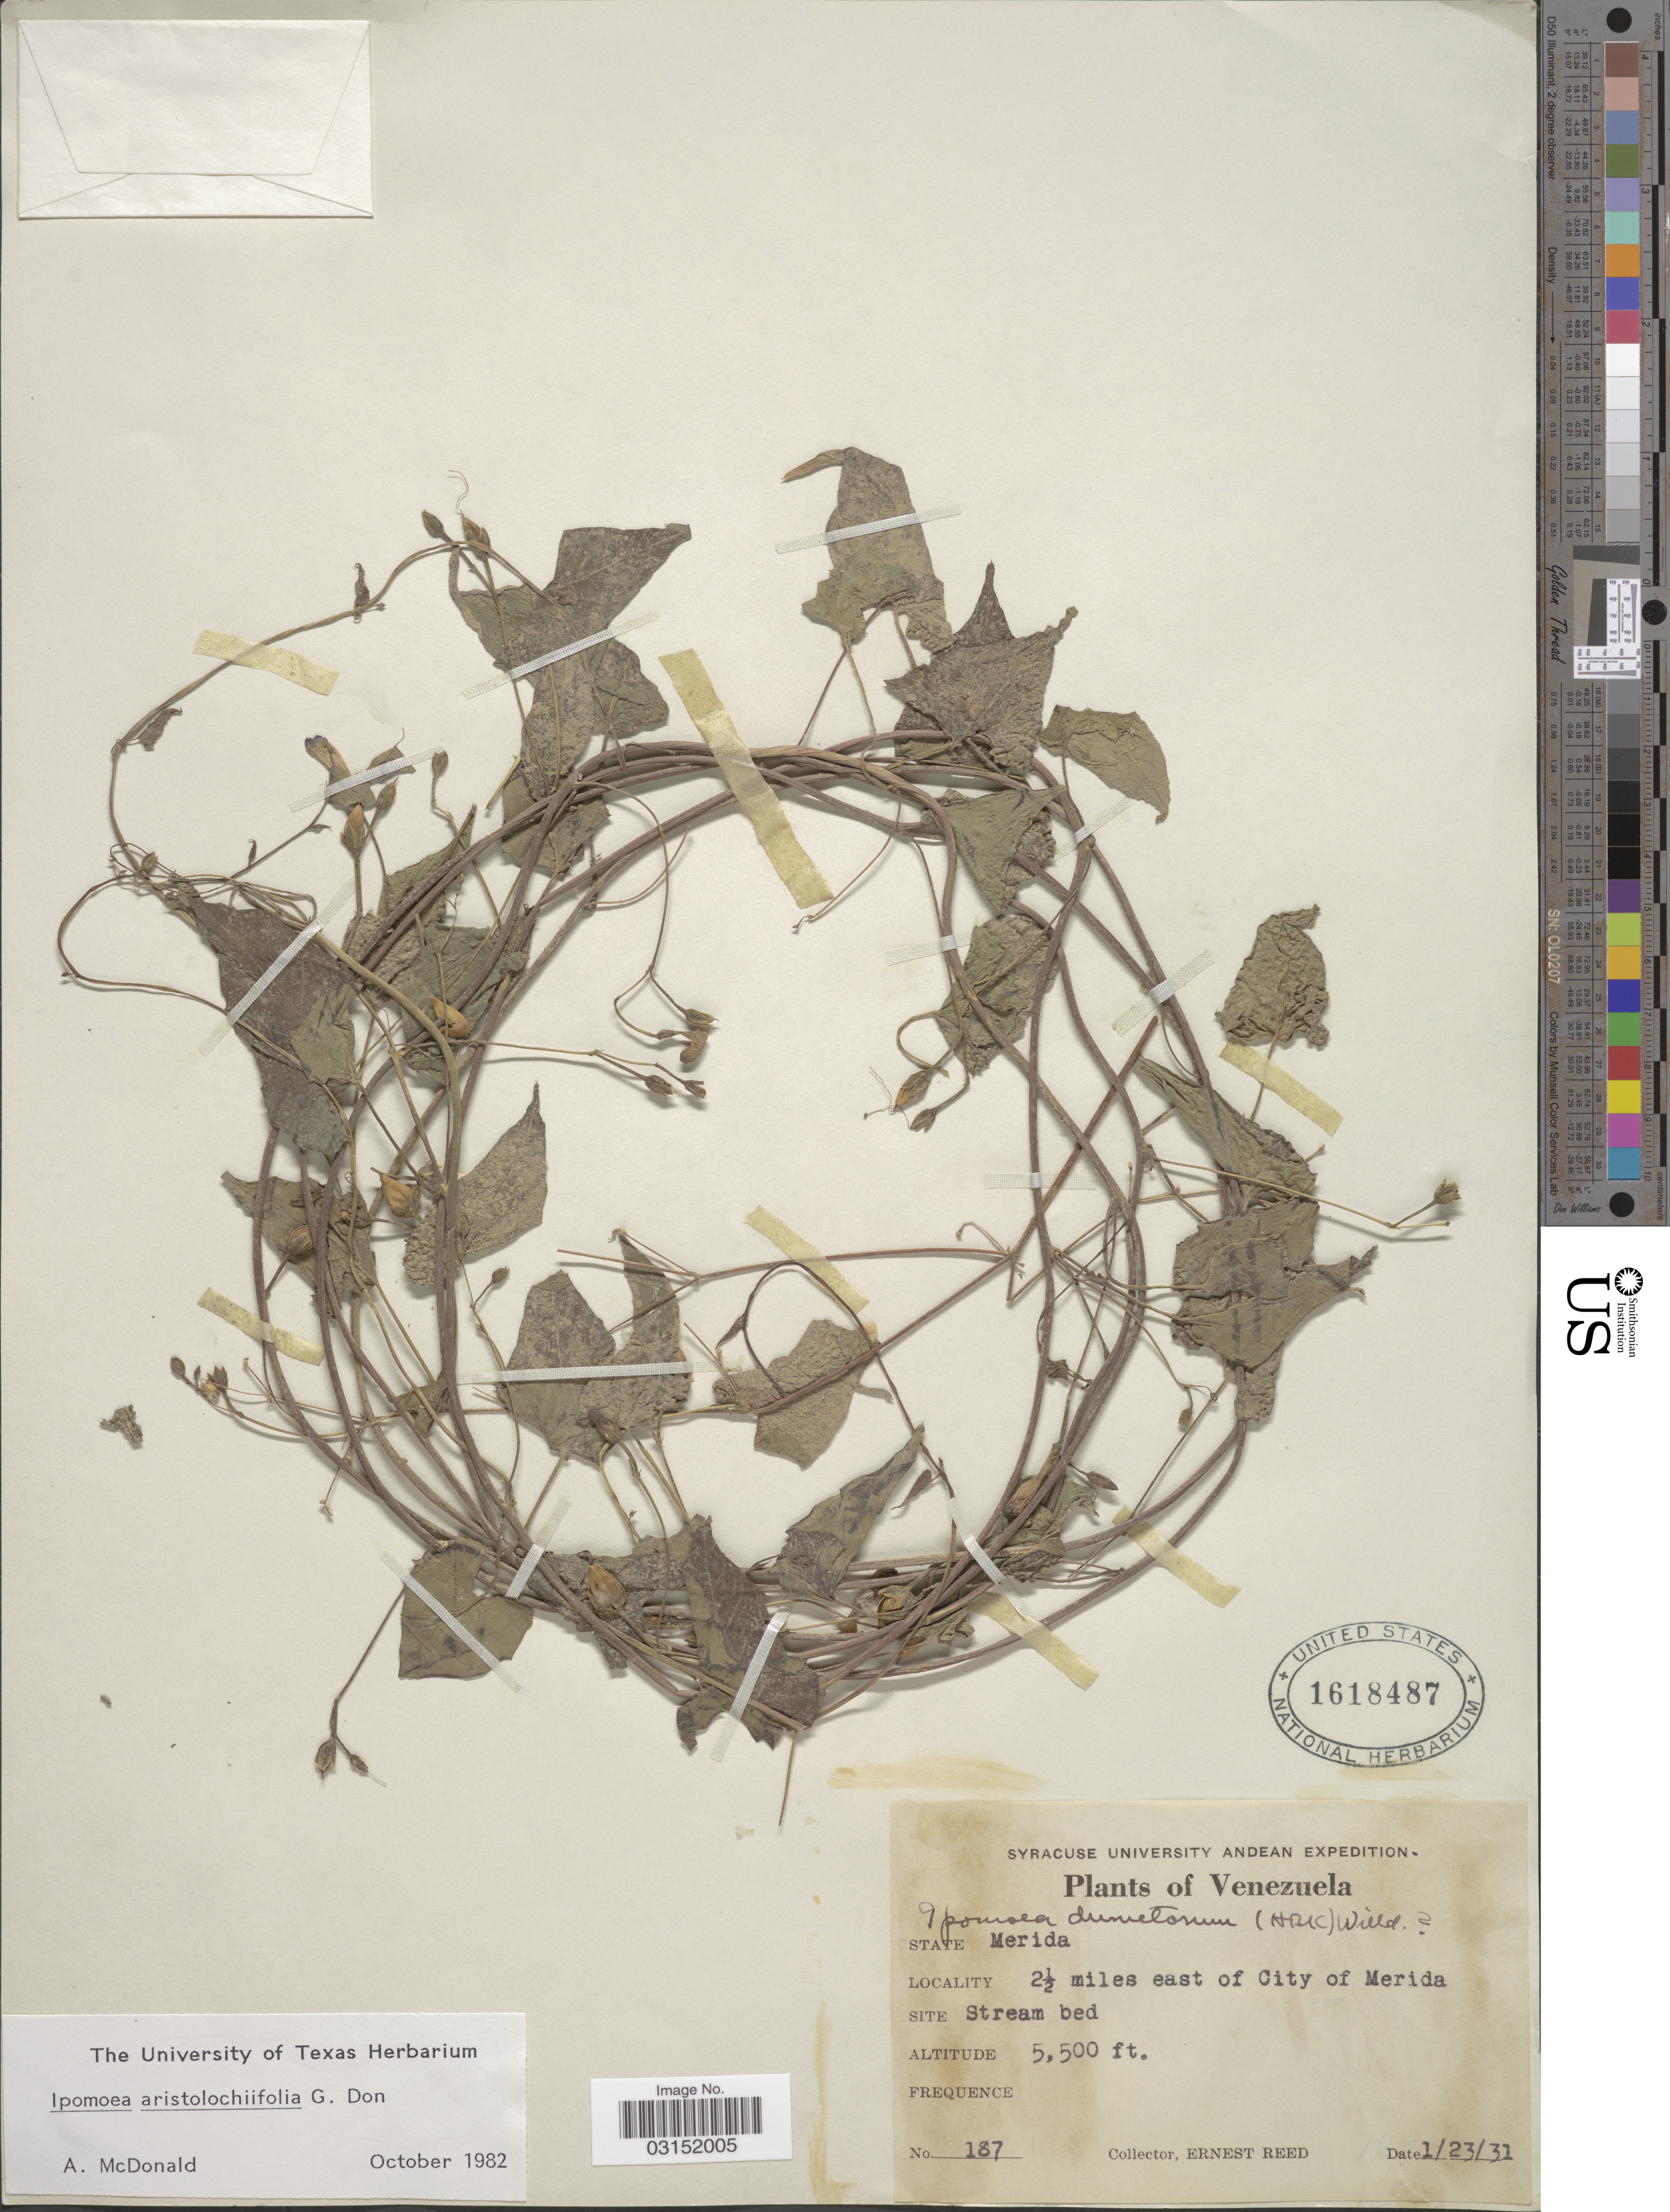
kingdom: Plantae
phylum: Tracheophyta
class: Magnoliopsida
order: Solanales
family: Convolvulaceae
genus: Ipomoea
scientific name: Ipomoea aristolochiifolia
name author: G. Don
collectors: E. Reed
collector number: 187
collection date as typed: Transcribed d/m/y: 23/1/31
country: Venezuela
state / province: Mérida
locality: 2½ miles east of City of Merida.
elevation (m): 1676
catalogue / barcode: US 1618487